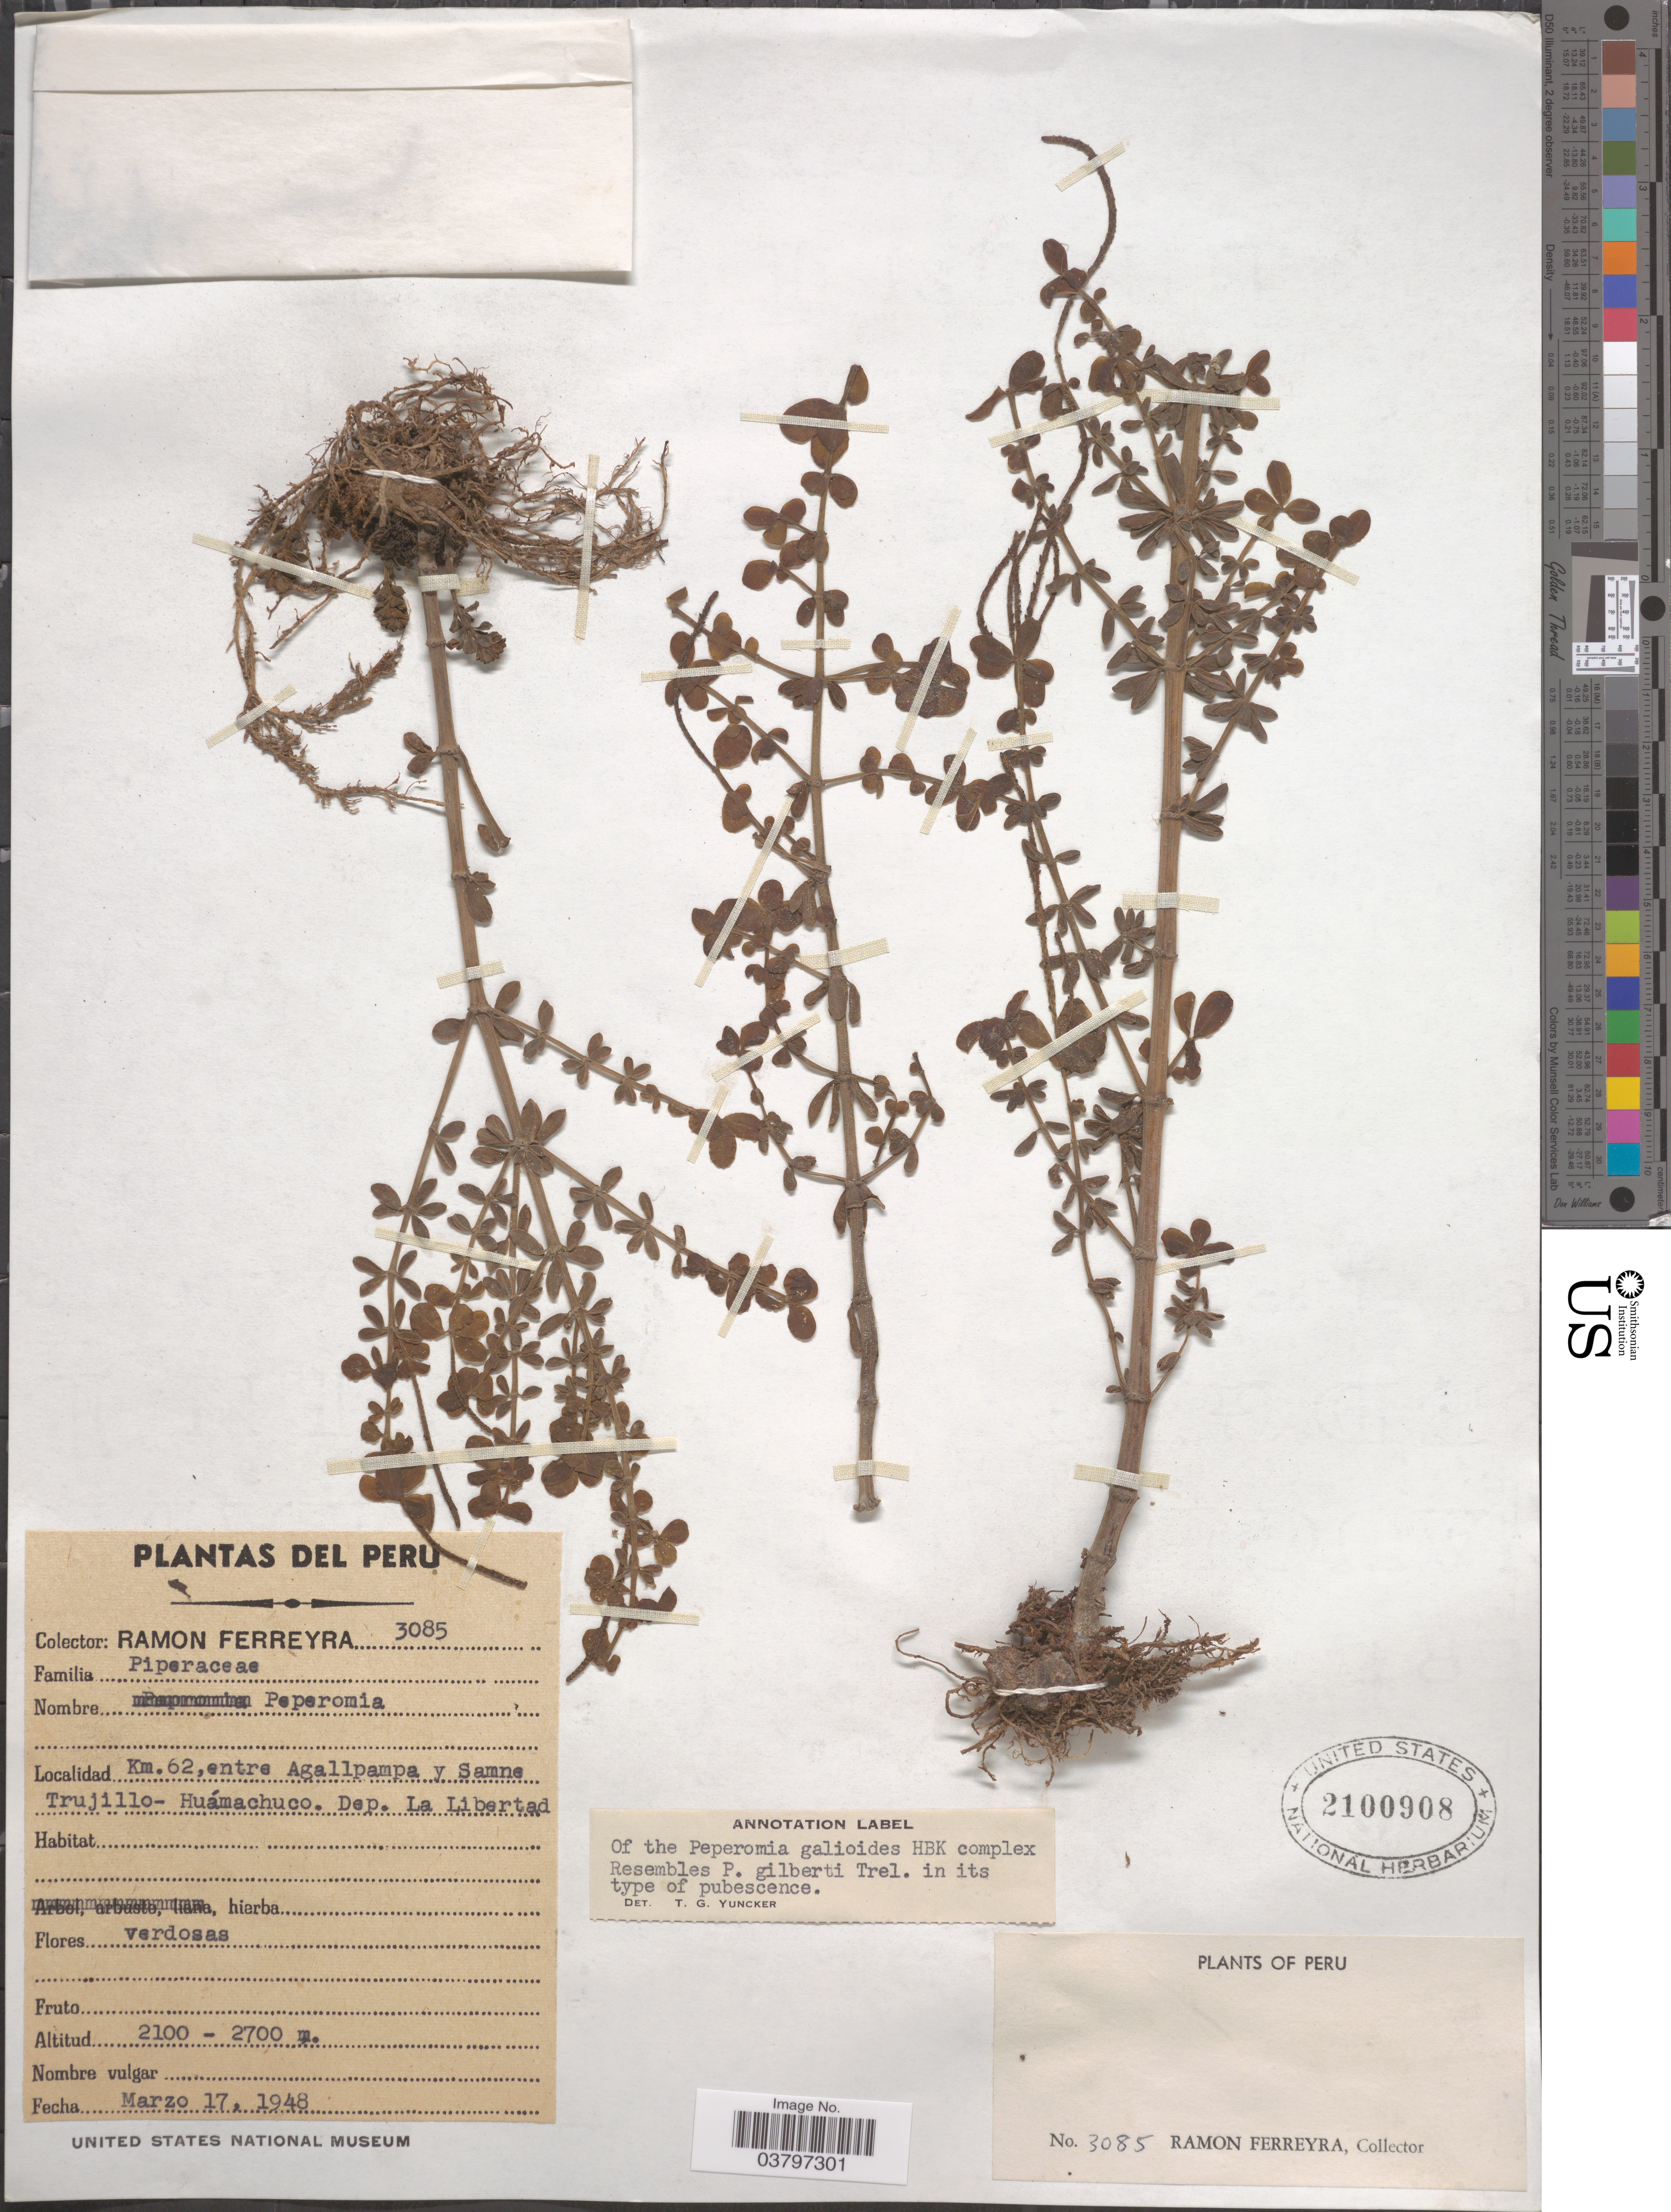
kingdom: Plantae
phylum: Tracheophyta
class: Magnoliopsida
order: Piperales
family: Piperaceae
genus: Peperomia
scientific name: Peperomia galioides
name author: Kunth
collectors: R. A. Ferreyra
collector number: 3085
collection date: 1948-03-17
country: Peru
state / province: La Libertad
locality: Km.62,entre Agallpampa y Samne Trujillo- Huámachuco. Dep. La Libertad.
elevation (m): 2100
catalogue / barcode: US 2100908